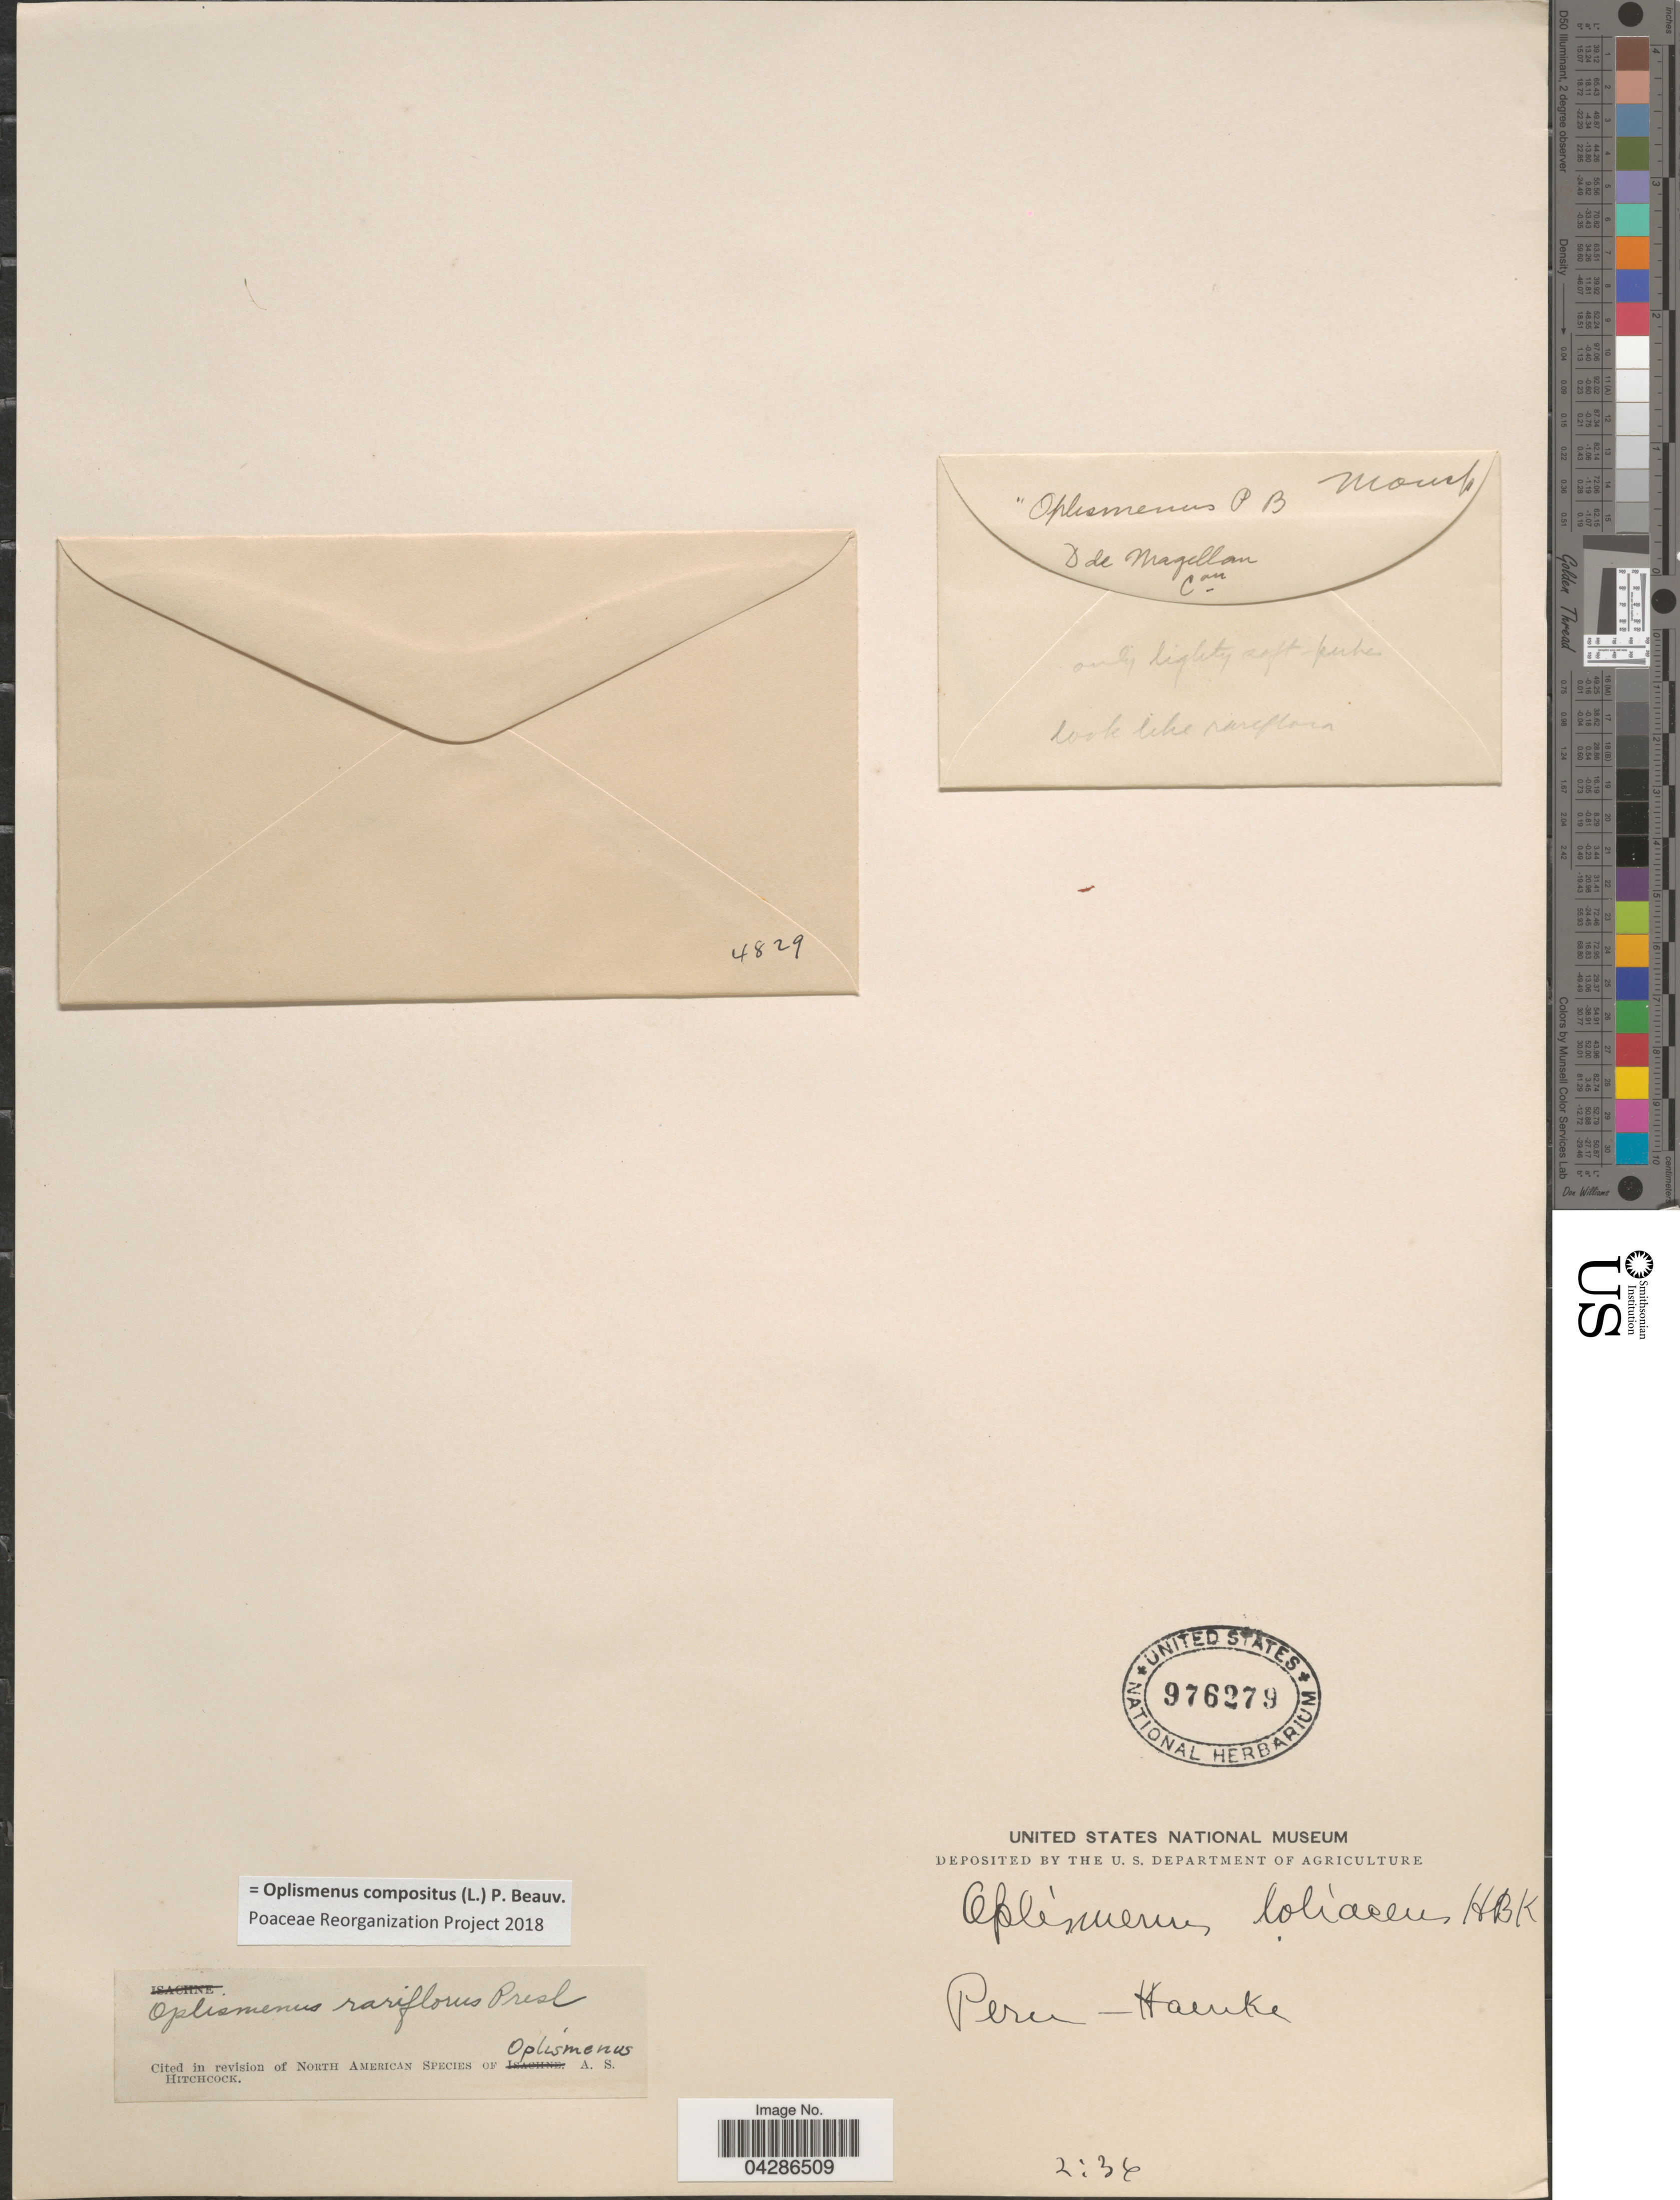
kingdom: Plantae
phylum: Tracheophyta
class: Liliopsida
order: Poales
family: Poaceae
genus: Oplismenus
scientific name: Oplismenus compositus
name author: (L.) P. Beauv.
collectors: Haenke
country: Peru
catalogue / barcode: US 976279